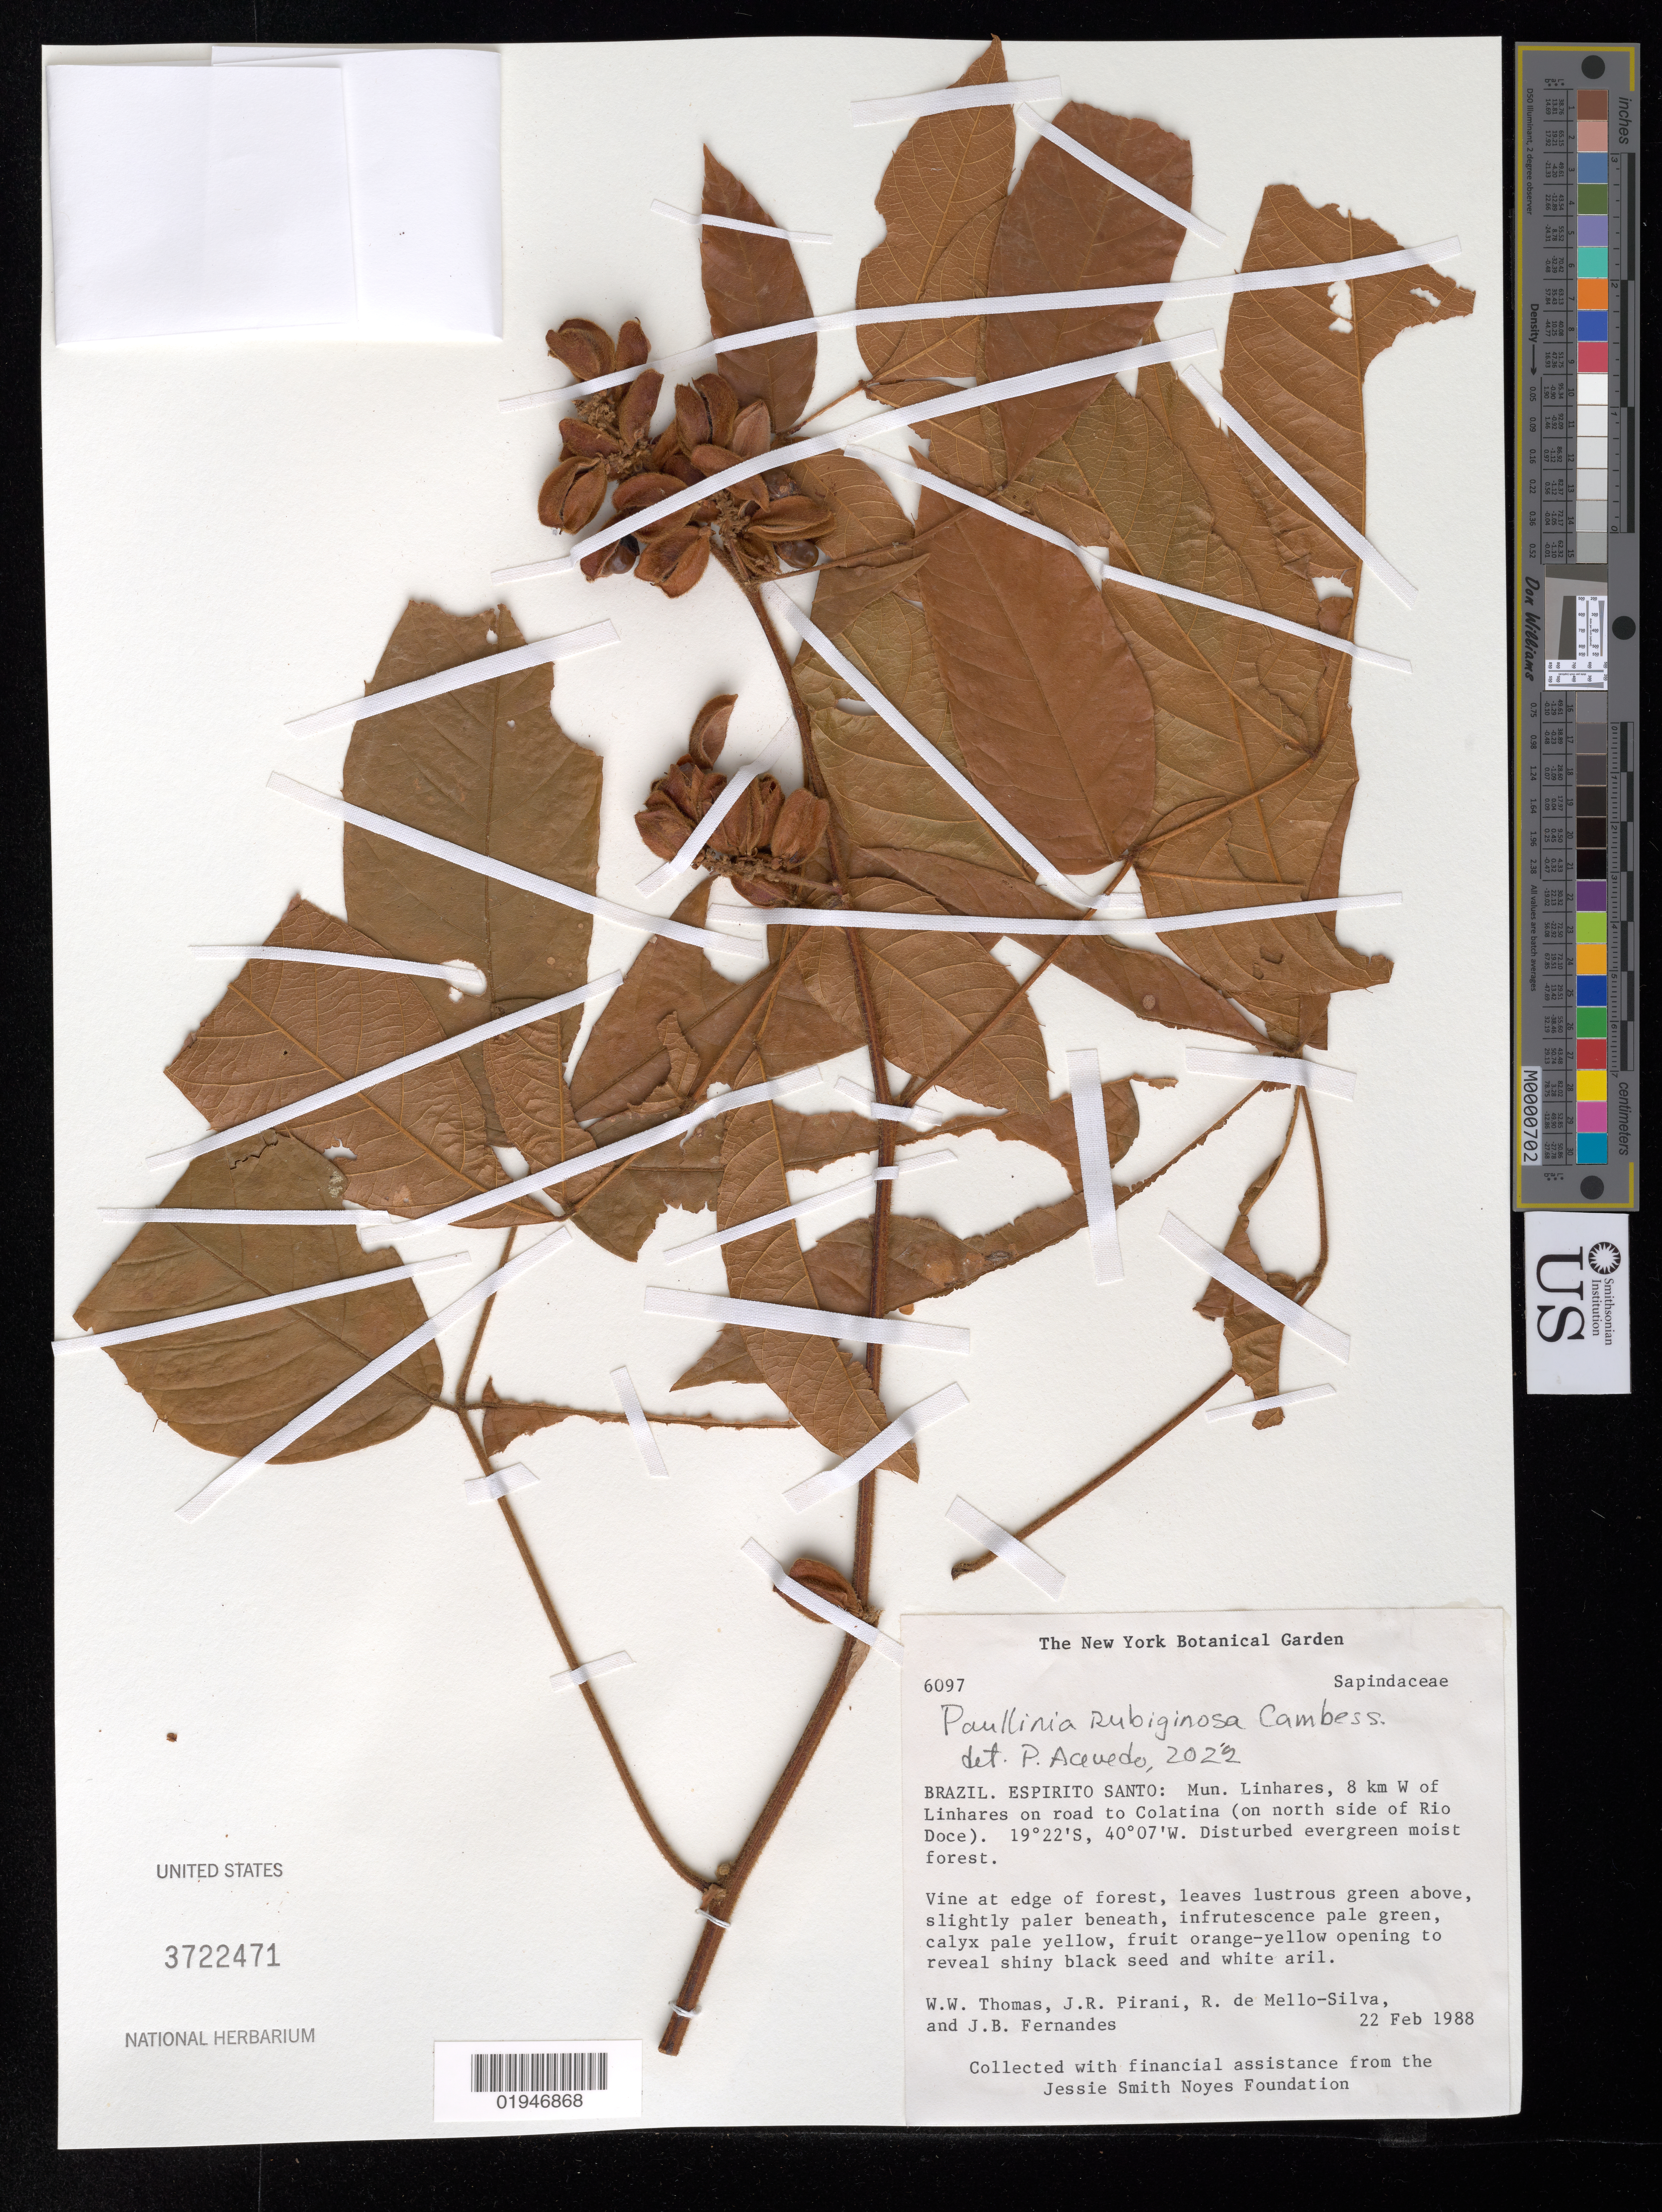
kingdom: Plantae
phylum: Tracheophyta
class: Magnoliopsida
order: Sapindales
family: Sapindaceae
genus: Paullinia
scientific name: Paullinia rubiginosa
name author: Cambess.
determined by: Acevedo-Rodríguez, P., (BOT), Smithsonian Institution - National Museum of Natural History (UNITED STATES)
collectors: W. W. Thomas, J. R. Pirani, R. Mello-Silva & J. Fernandes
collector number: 6097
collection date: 1988-02-22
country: Brazil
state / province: Espirito Santo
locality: Mun. Linhares, 8 km W of Linhares on road to Colatina (on north side of Rio Doce)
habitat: Disturbed evergreen moist forest, at edge of forest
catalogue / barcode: US 3722471